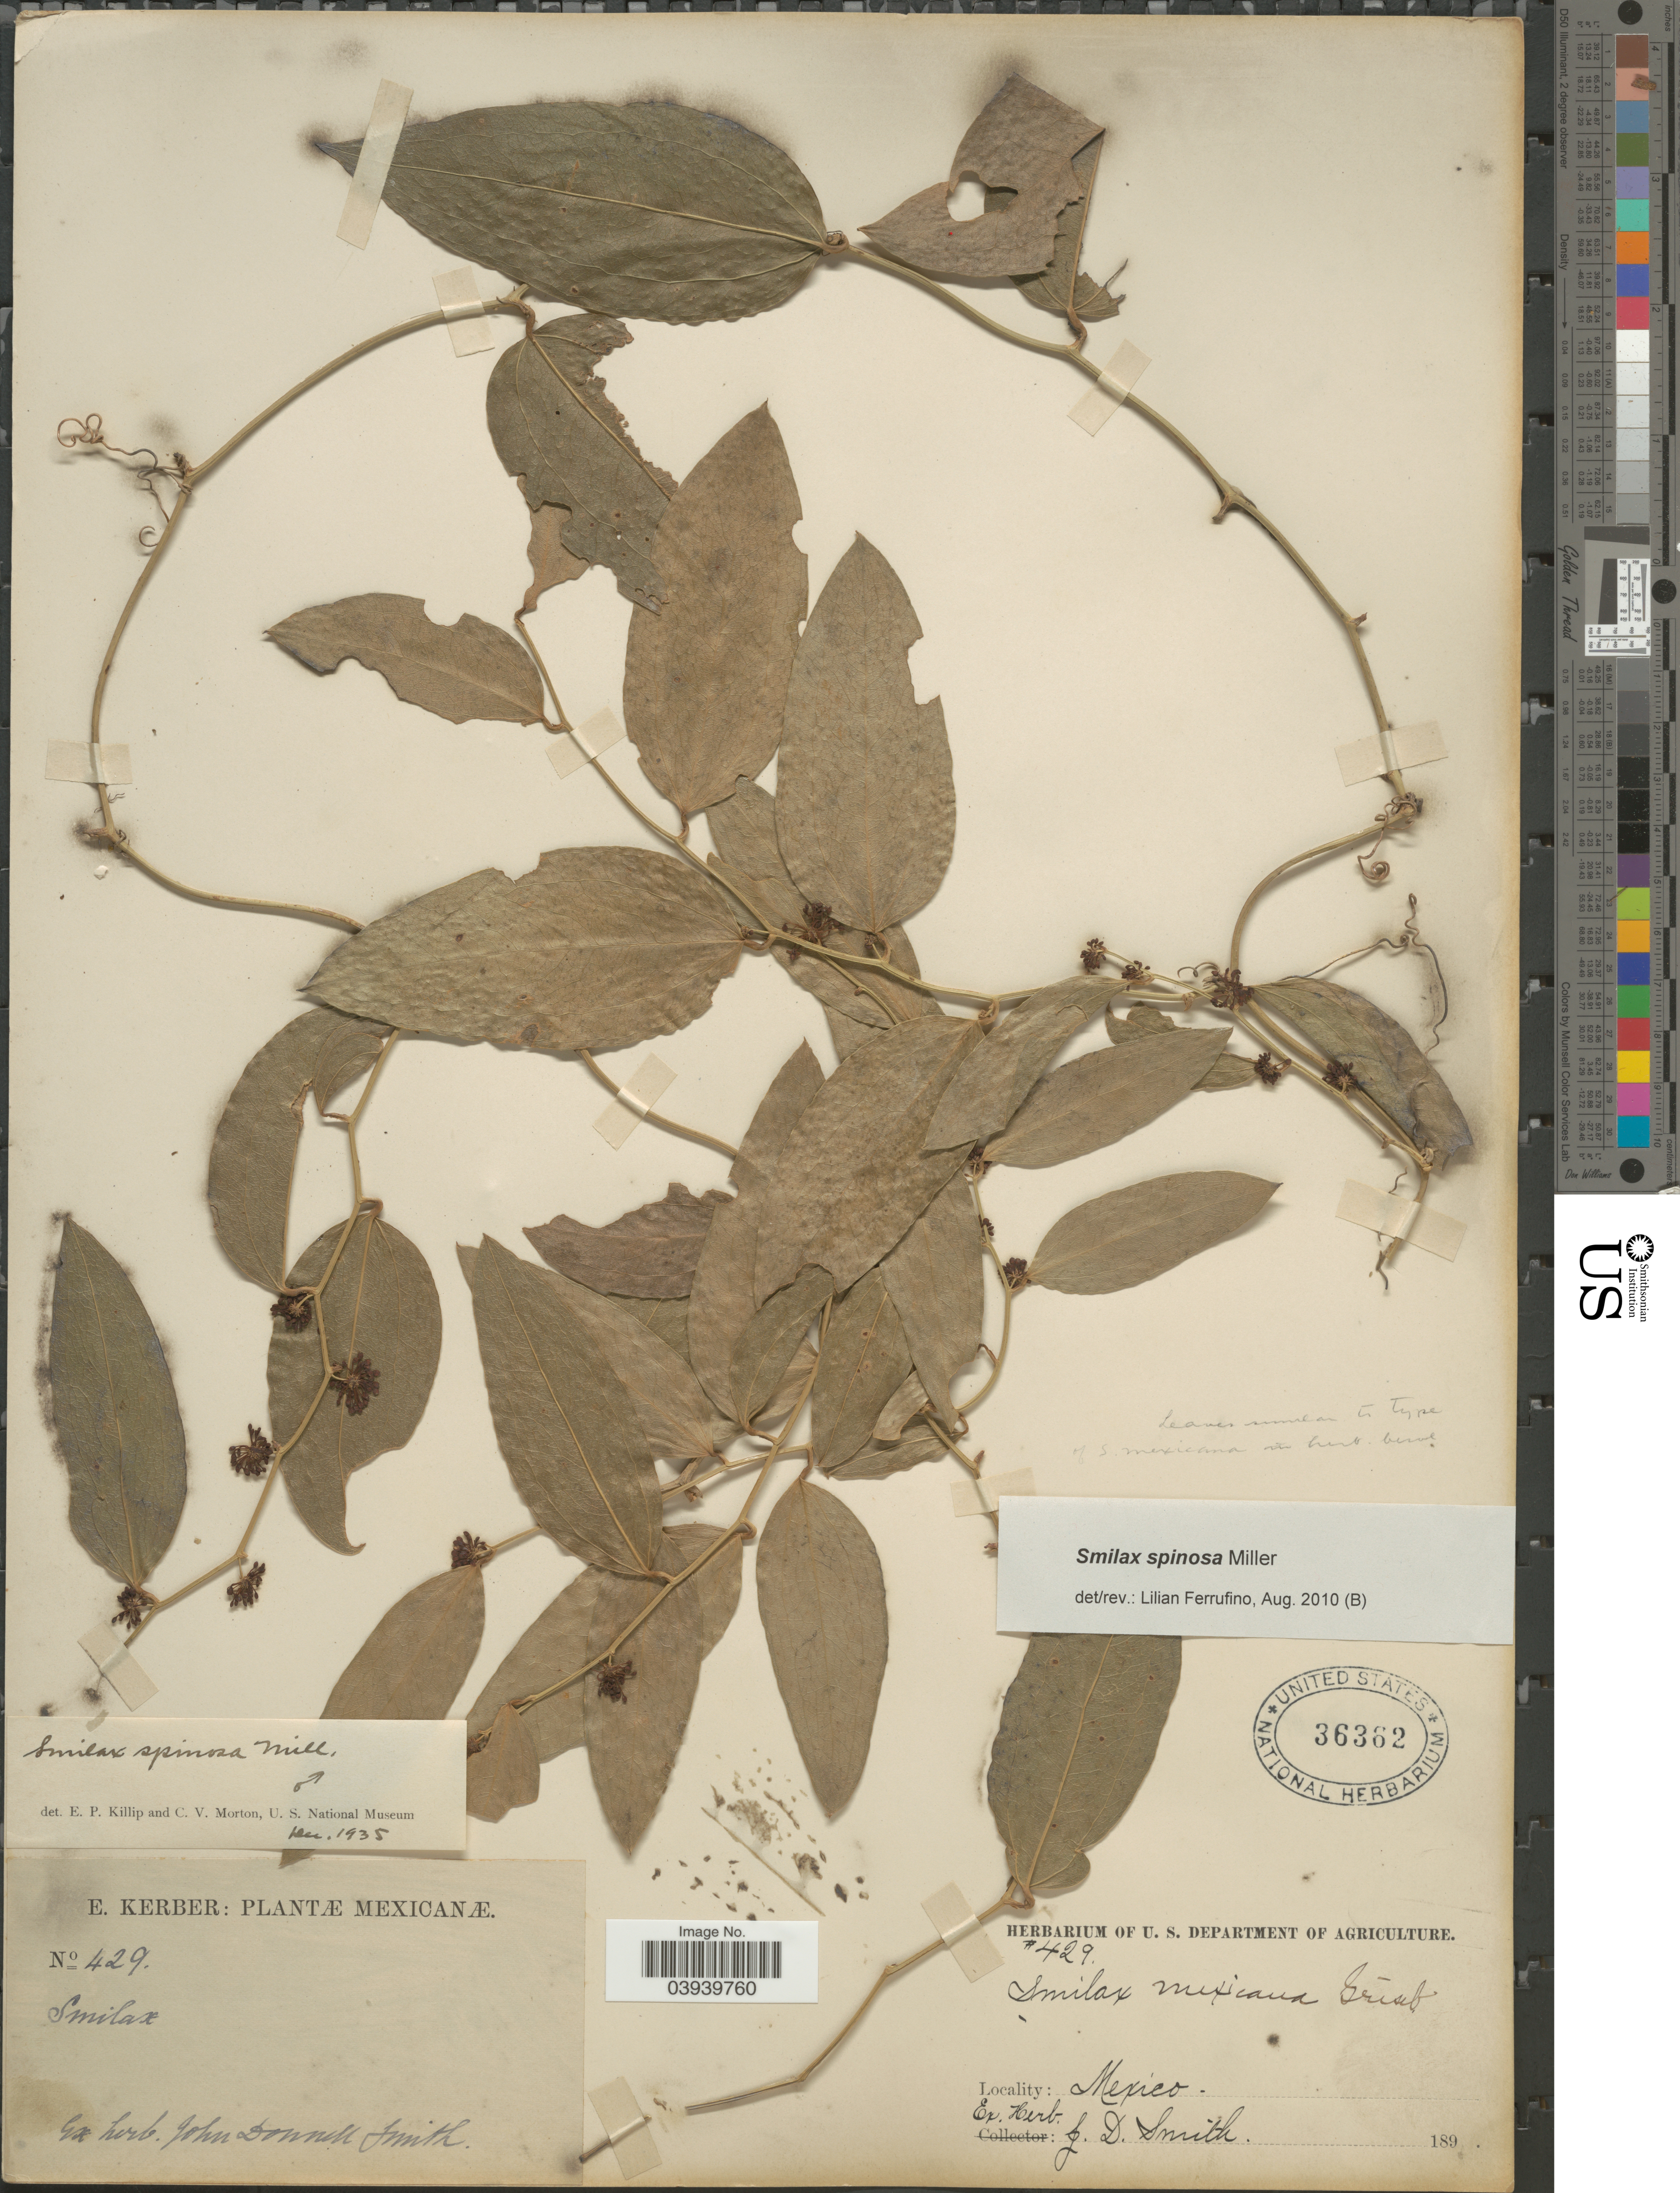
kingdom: Plantae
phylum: Tracheophyta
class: Liliopsida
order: Liliales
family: Smilacaceae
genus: Smilax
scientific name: Smilax spinosa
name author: Mill.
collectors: E. Kerber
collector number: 429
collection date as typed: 189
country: Mexico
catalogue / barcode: US 36362